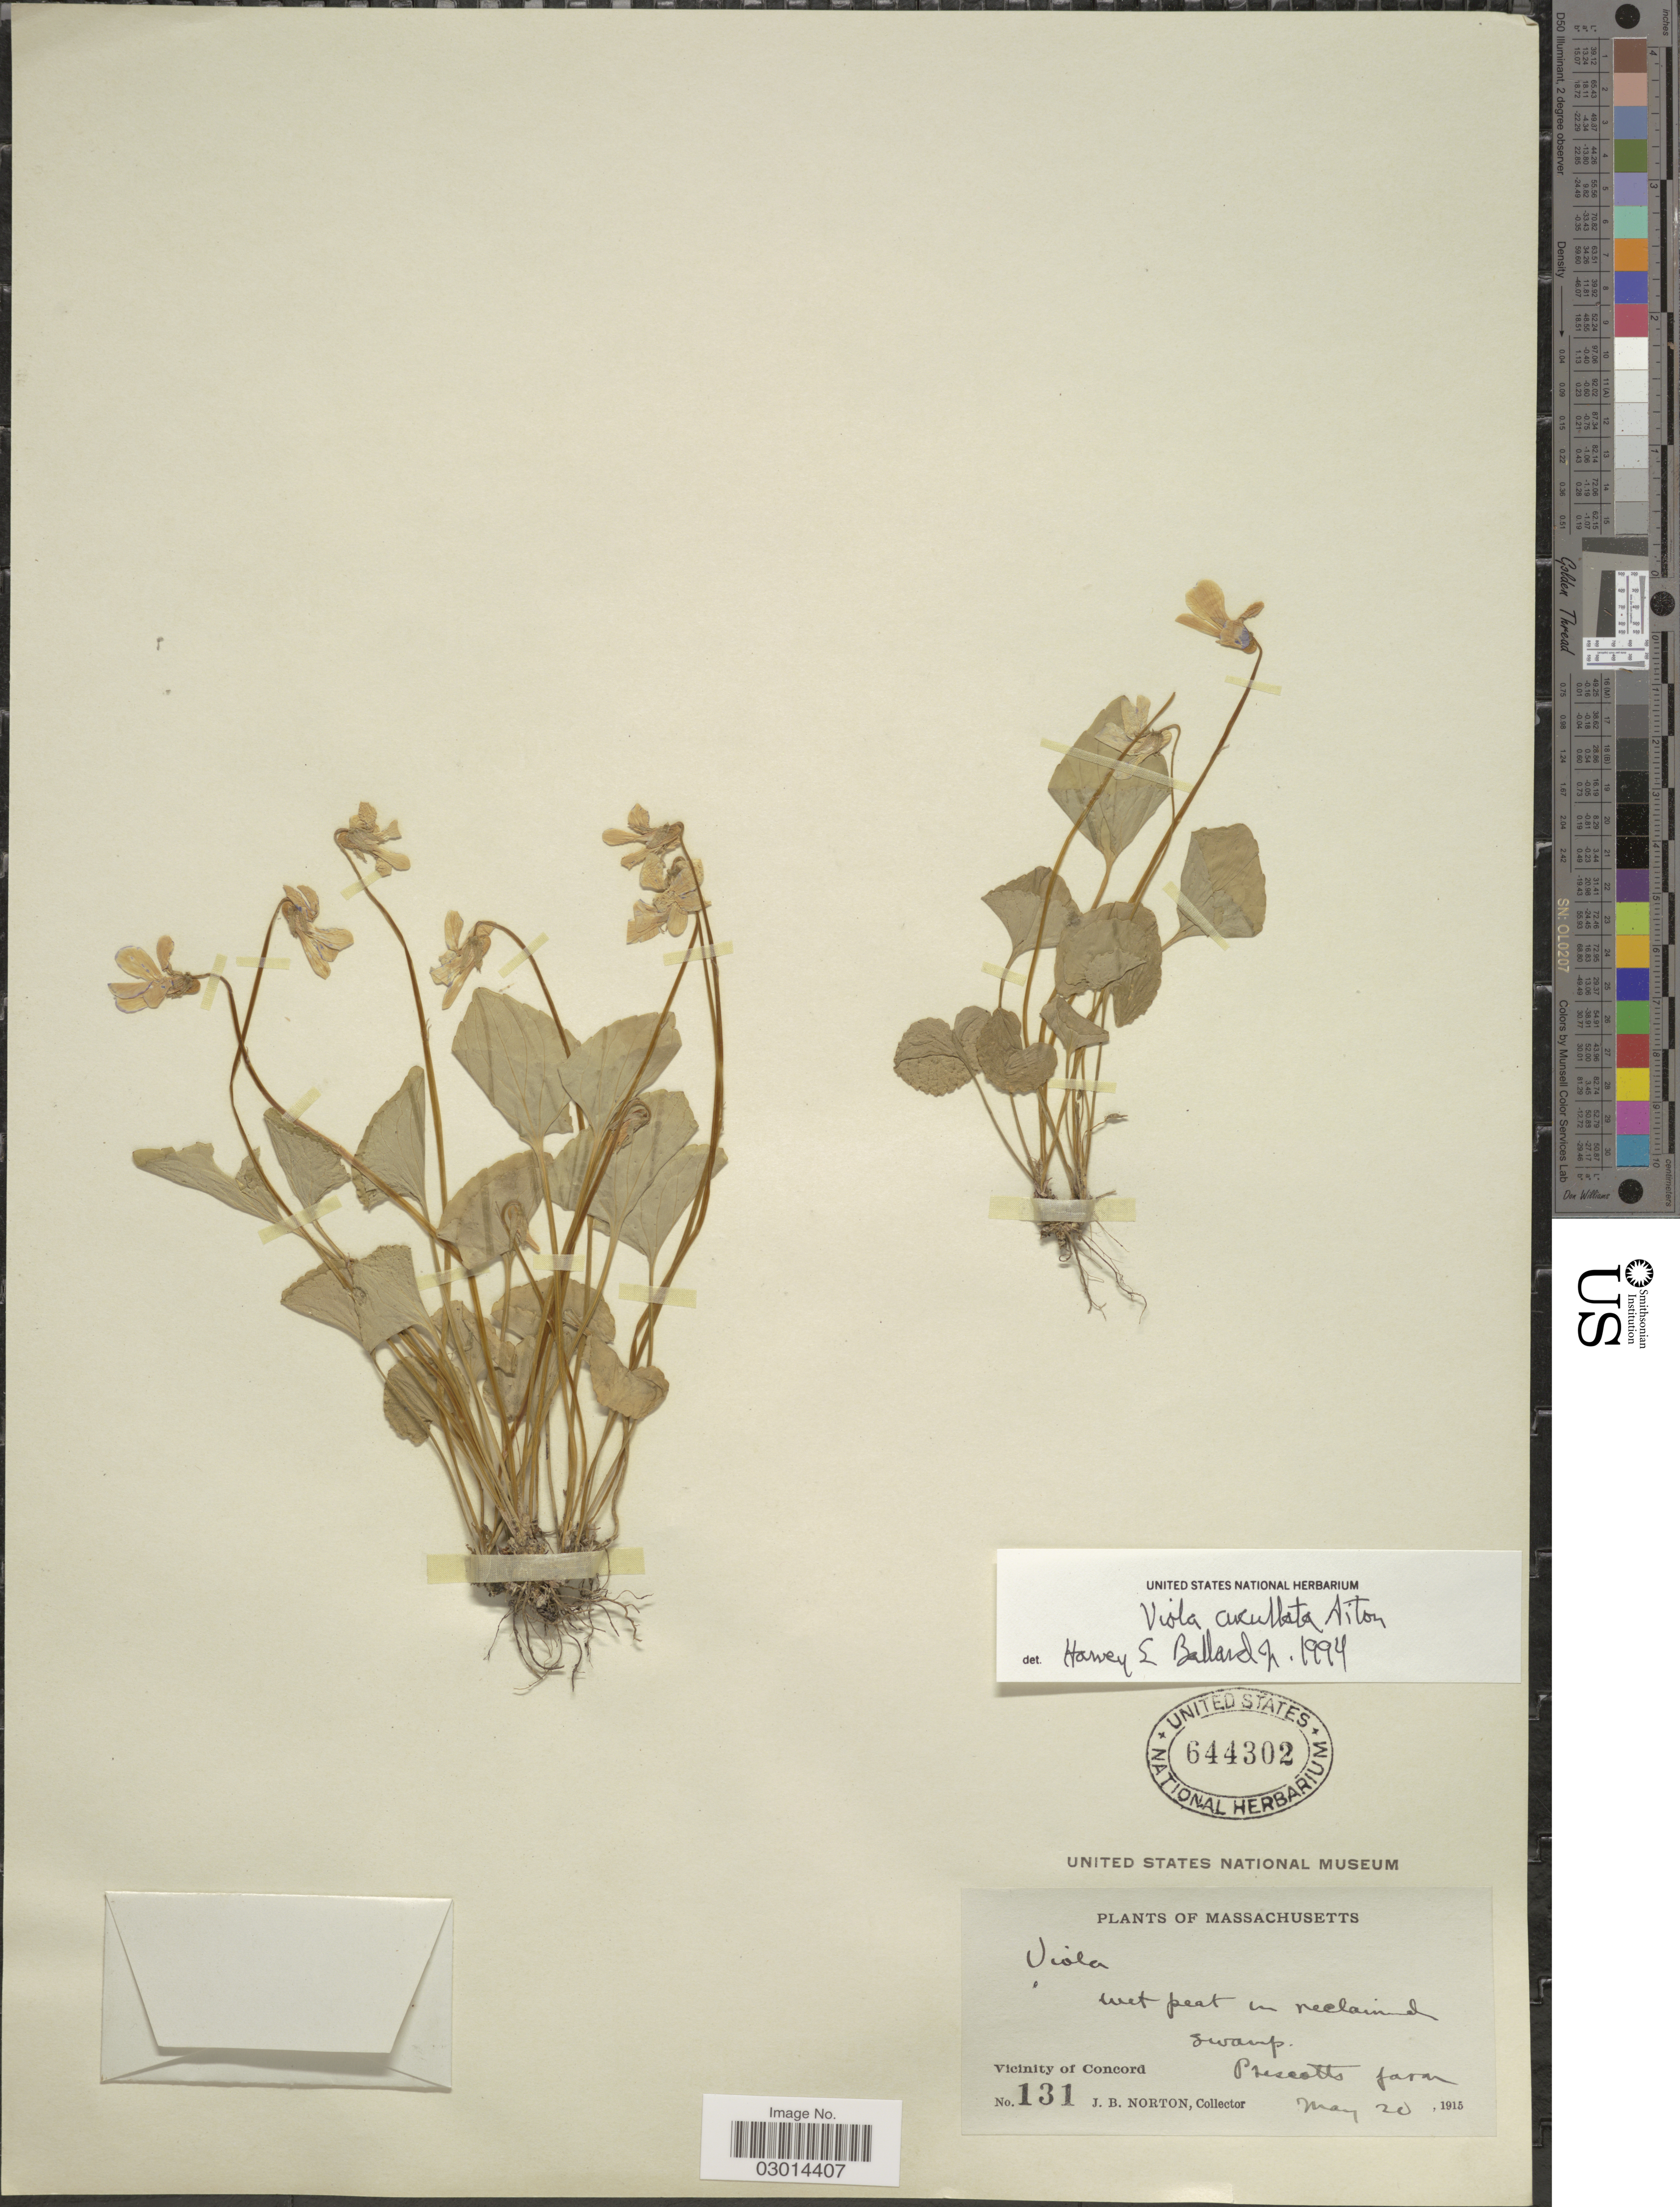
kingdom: Plantae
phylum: Tracheophyta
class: Magnoliopsida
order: Malpighiales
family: Violaceae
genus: Viola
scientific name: Viola cucullata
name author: Aiton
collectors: J. B. Norton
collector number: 131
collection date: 1915-05-20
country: United States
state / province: Massachusetts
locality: Vicinity of Concord, Prescotts farm.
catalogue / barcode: US 644302